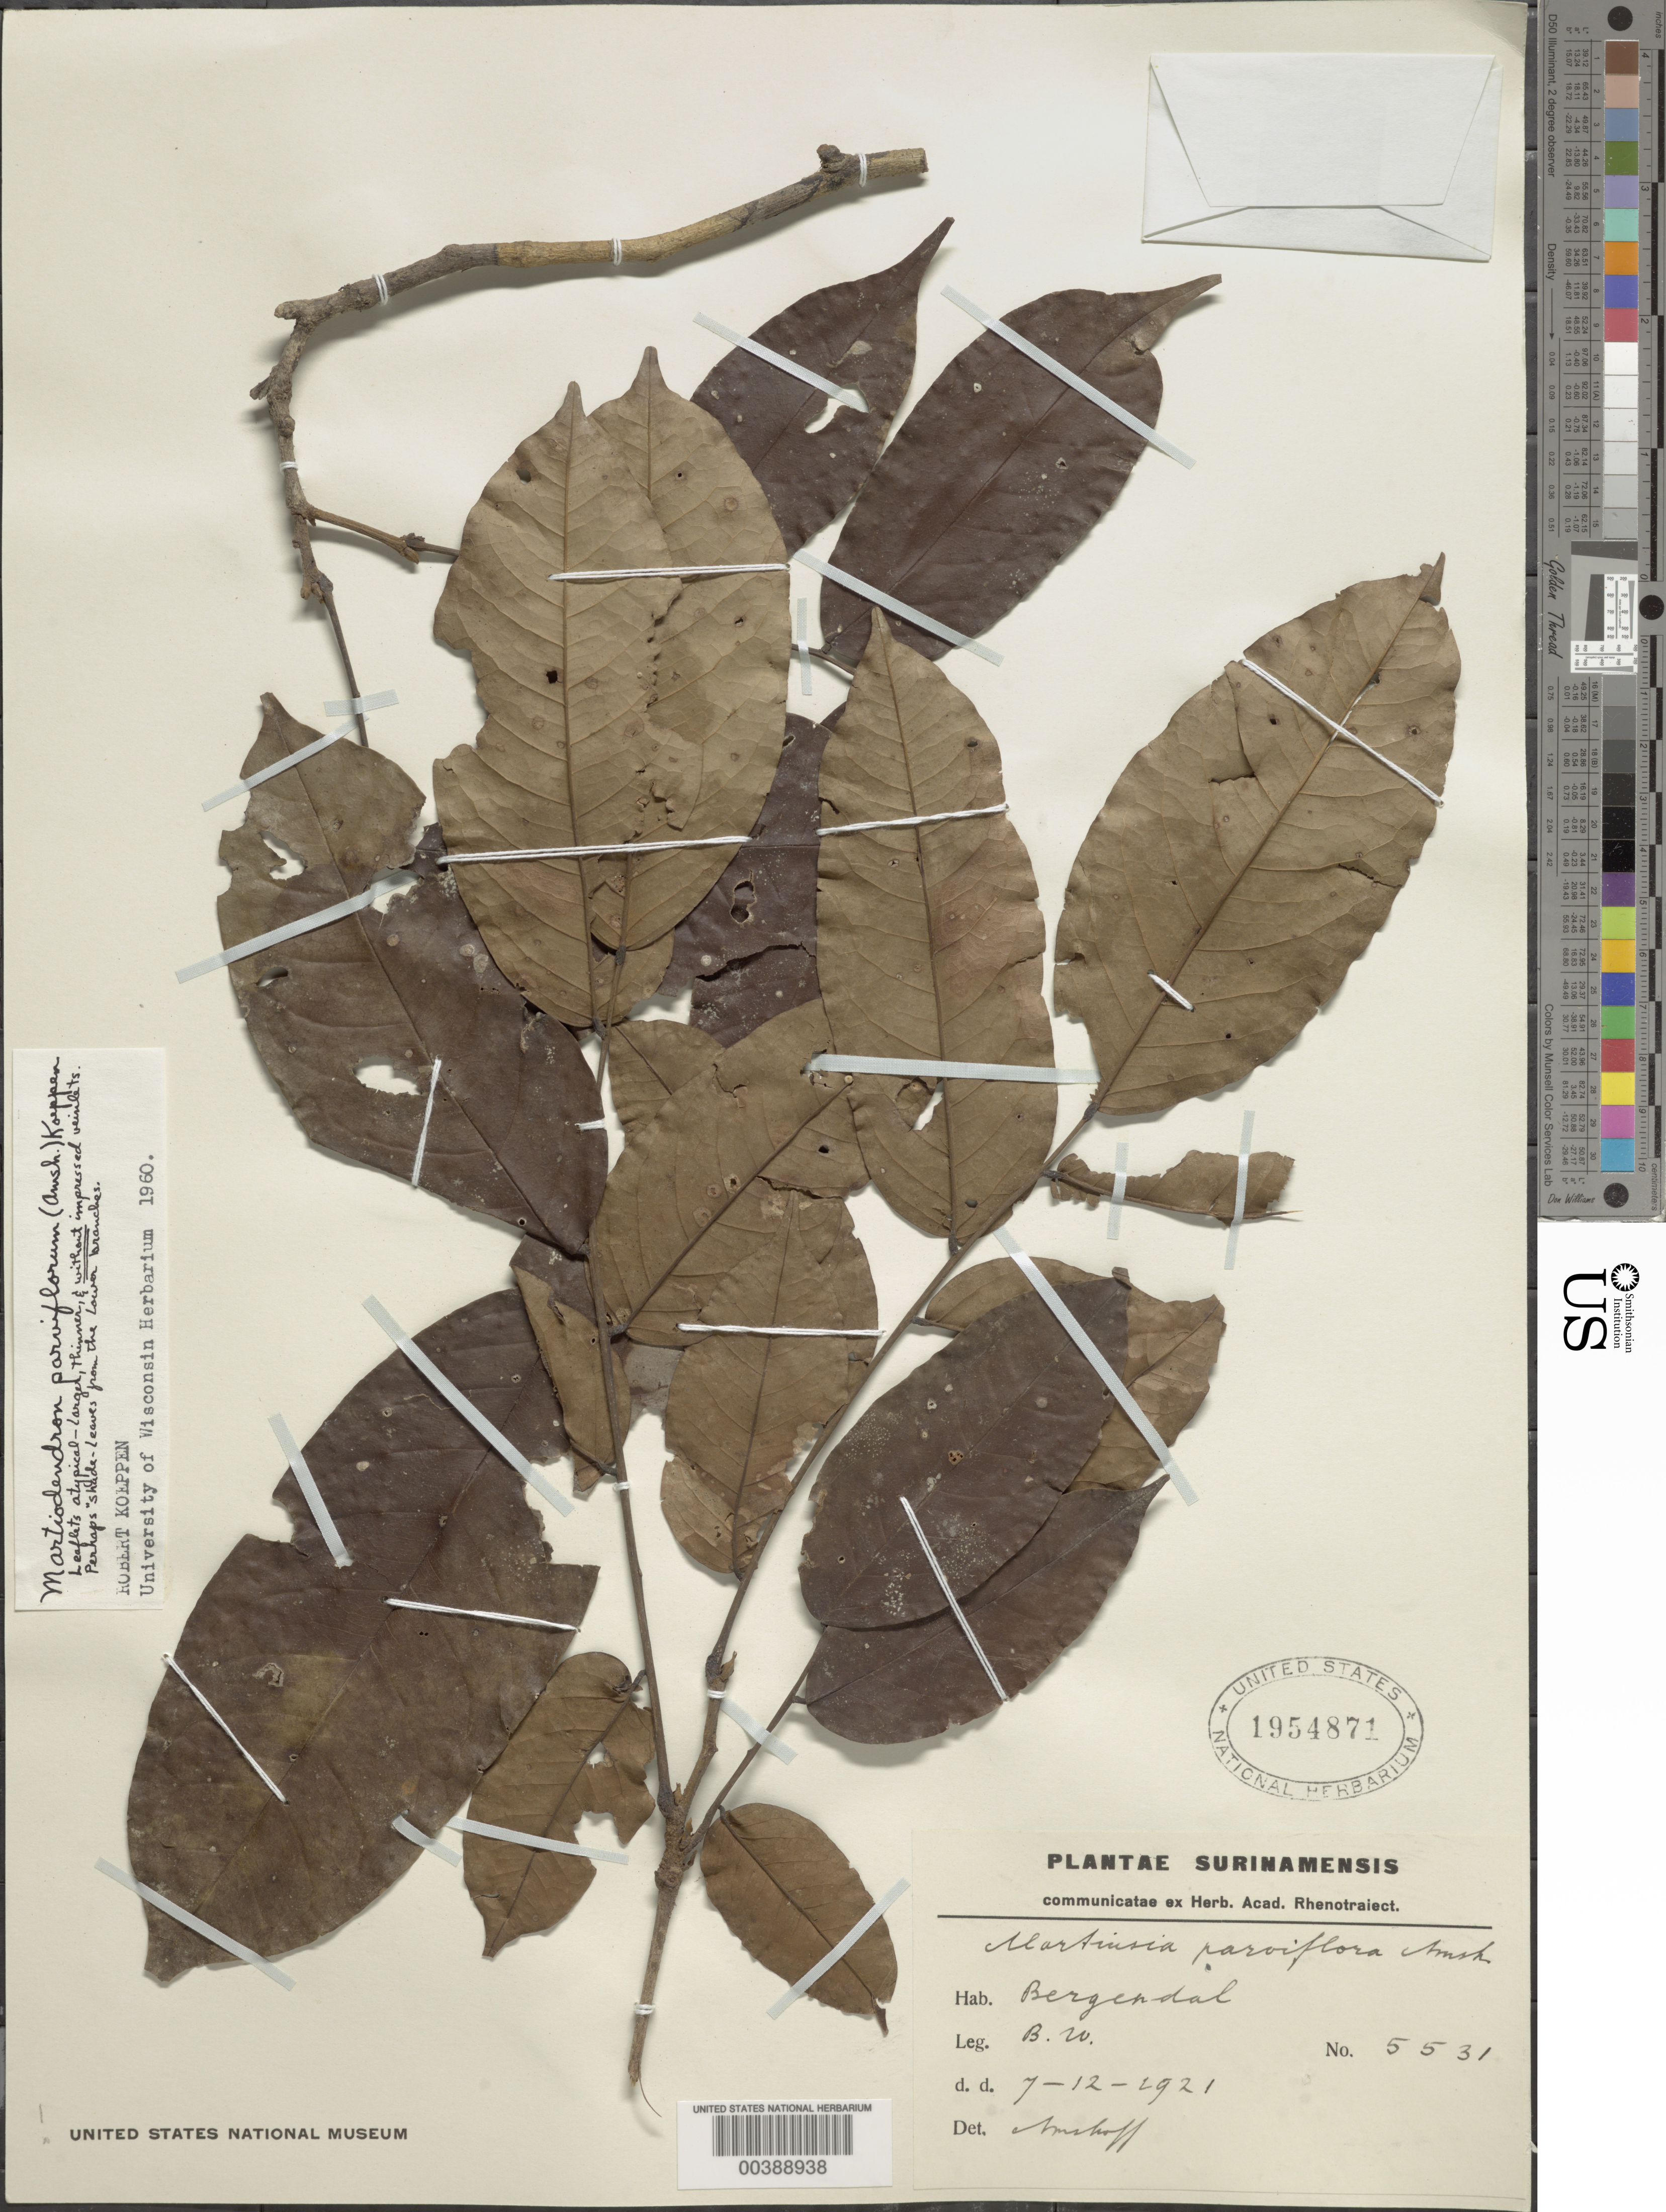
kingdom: Plantae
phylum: Tracheophyta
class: Magnoliopsida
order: Fabales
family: Fabaceae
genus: Martiodendron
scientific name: Martiodendron parviflorum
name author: (Amshoff) Kolpen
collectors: B. W--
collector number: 5531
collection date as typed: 07 Dec 1921 or 12 Jul 1921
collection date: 1921-07-12 or 1921-12-07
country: Suriname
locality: Bergendal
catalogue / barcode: US 1954871